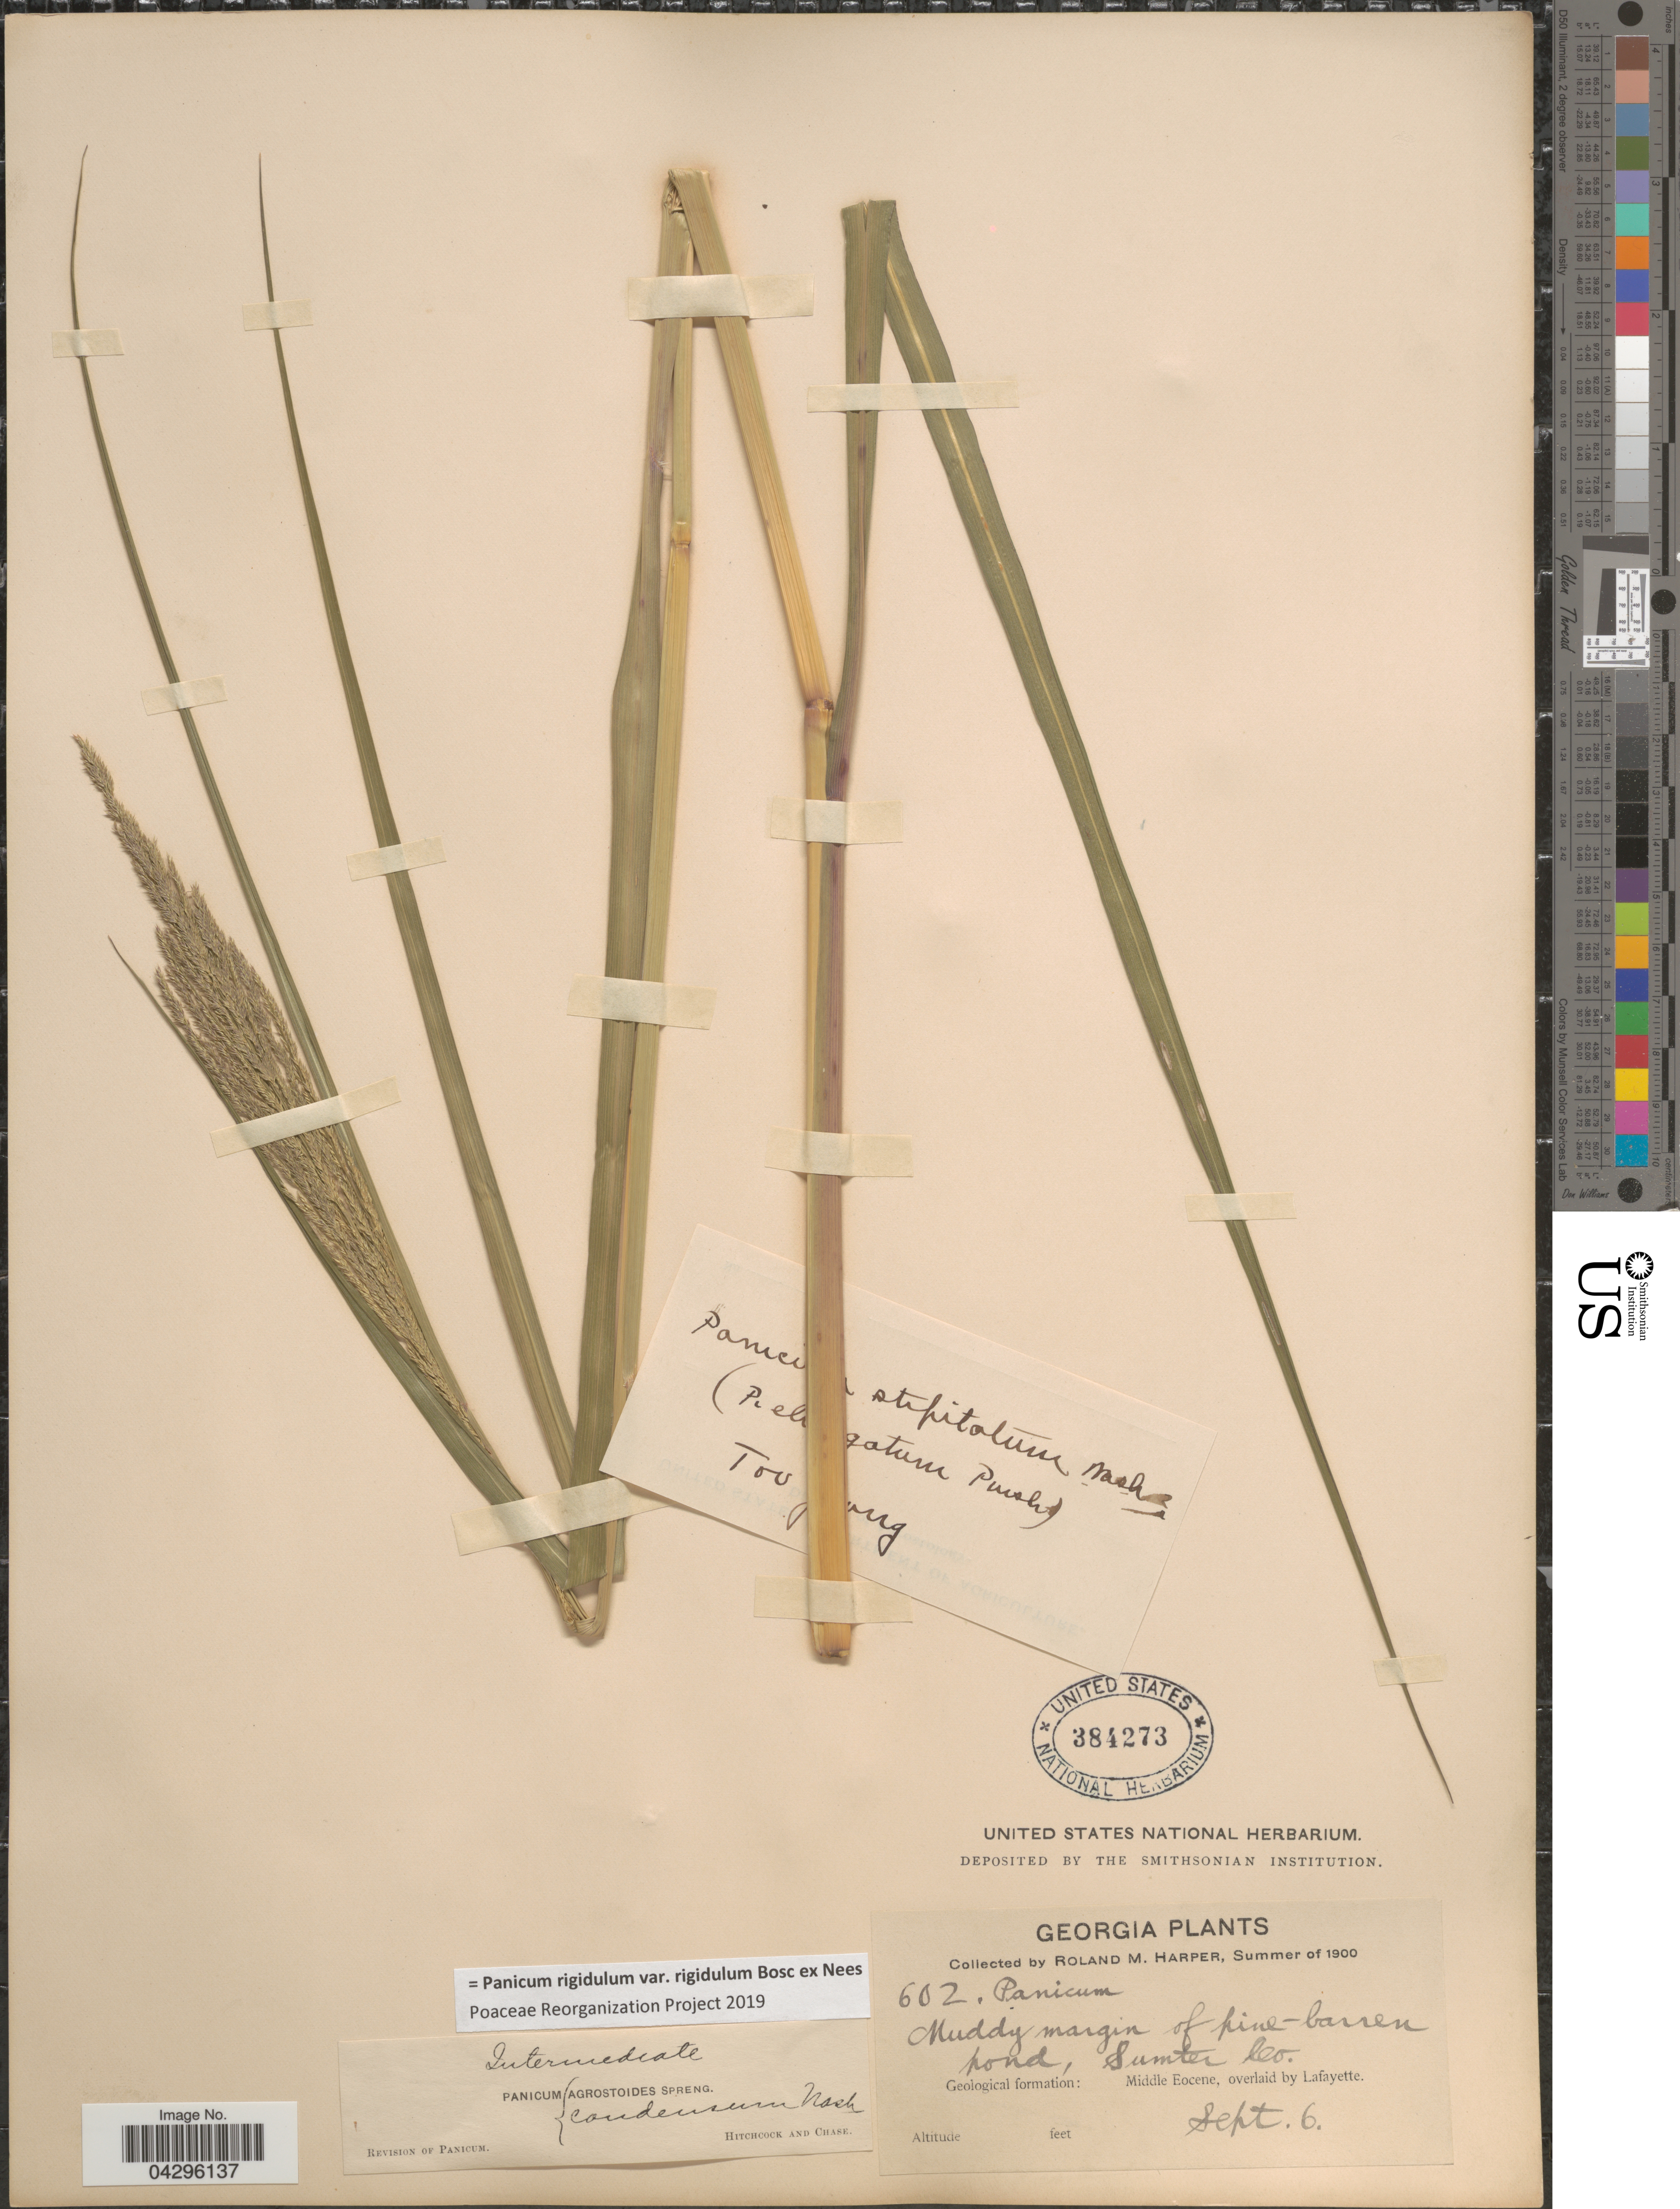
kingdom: Plantae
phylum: Tracheophyta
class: Liliopsida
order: Poales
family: Poaceae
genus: Panicum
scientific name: Panicum rigidulum var. rigidulum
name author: Bosc ex Nees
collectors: R. M. Harper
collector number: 602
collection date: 1900-09-06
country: United States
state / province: Georgia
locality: Muddy margin of pine-barren pond, Sumter Co. Geological formation: Middle Eocene, overlaid by Lafayette.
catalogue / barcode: US 384273